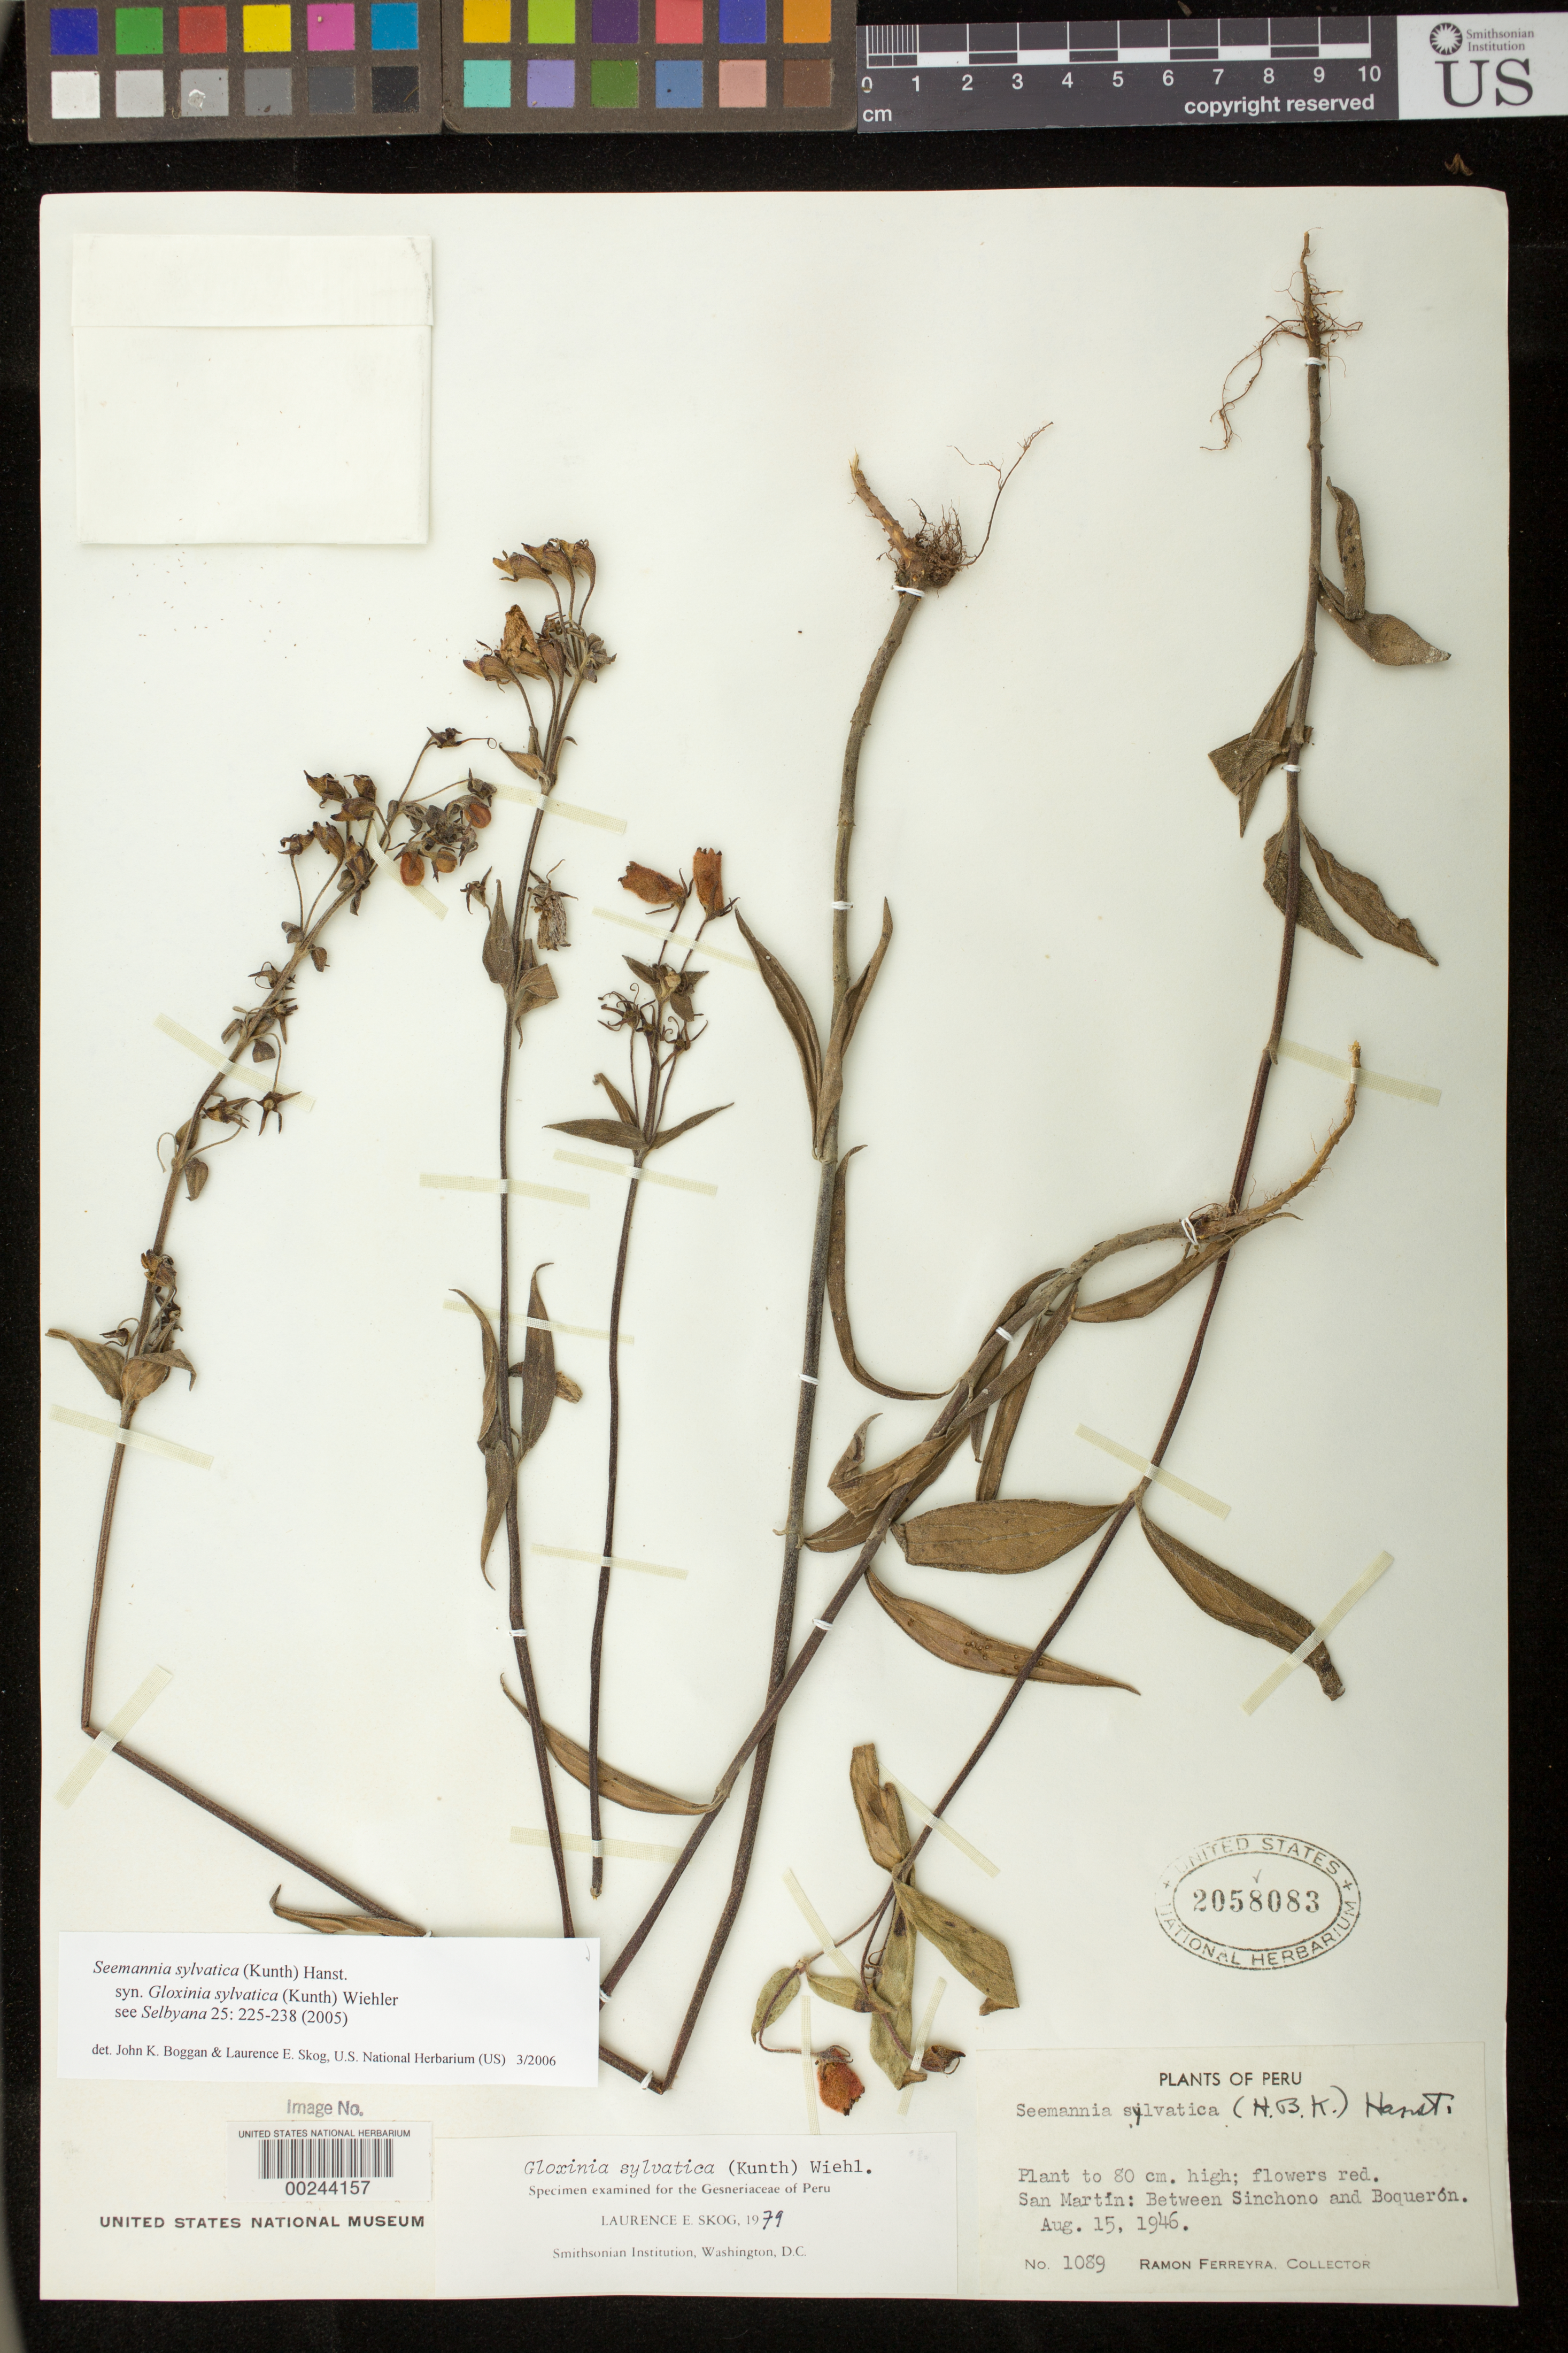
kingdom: Plantae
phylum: Tracheophyta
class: Magnoliopsida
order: Lamiales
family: Gesneriaceae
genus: Seemannia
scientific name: Seemannia sylvatica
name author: (Kunth) Hanst.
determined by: Boggan, J. K.; Skog, L. E.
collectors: R. A. Ferreyra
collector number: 1089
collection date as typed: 15 Aug 1946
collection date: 1946-08-15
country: Peru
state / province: San Martín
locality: Between Sinchono and Boqueron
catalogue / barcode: US 2058083